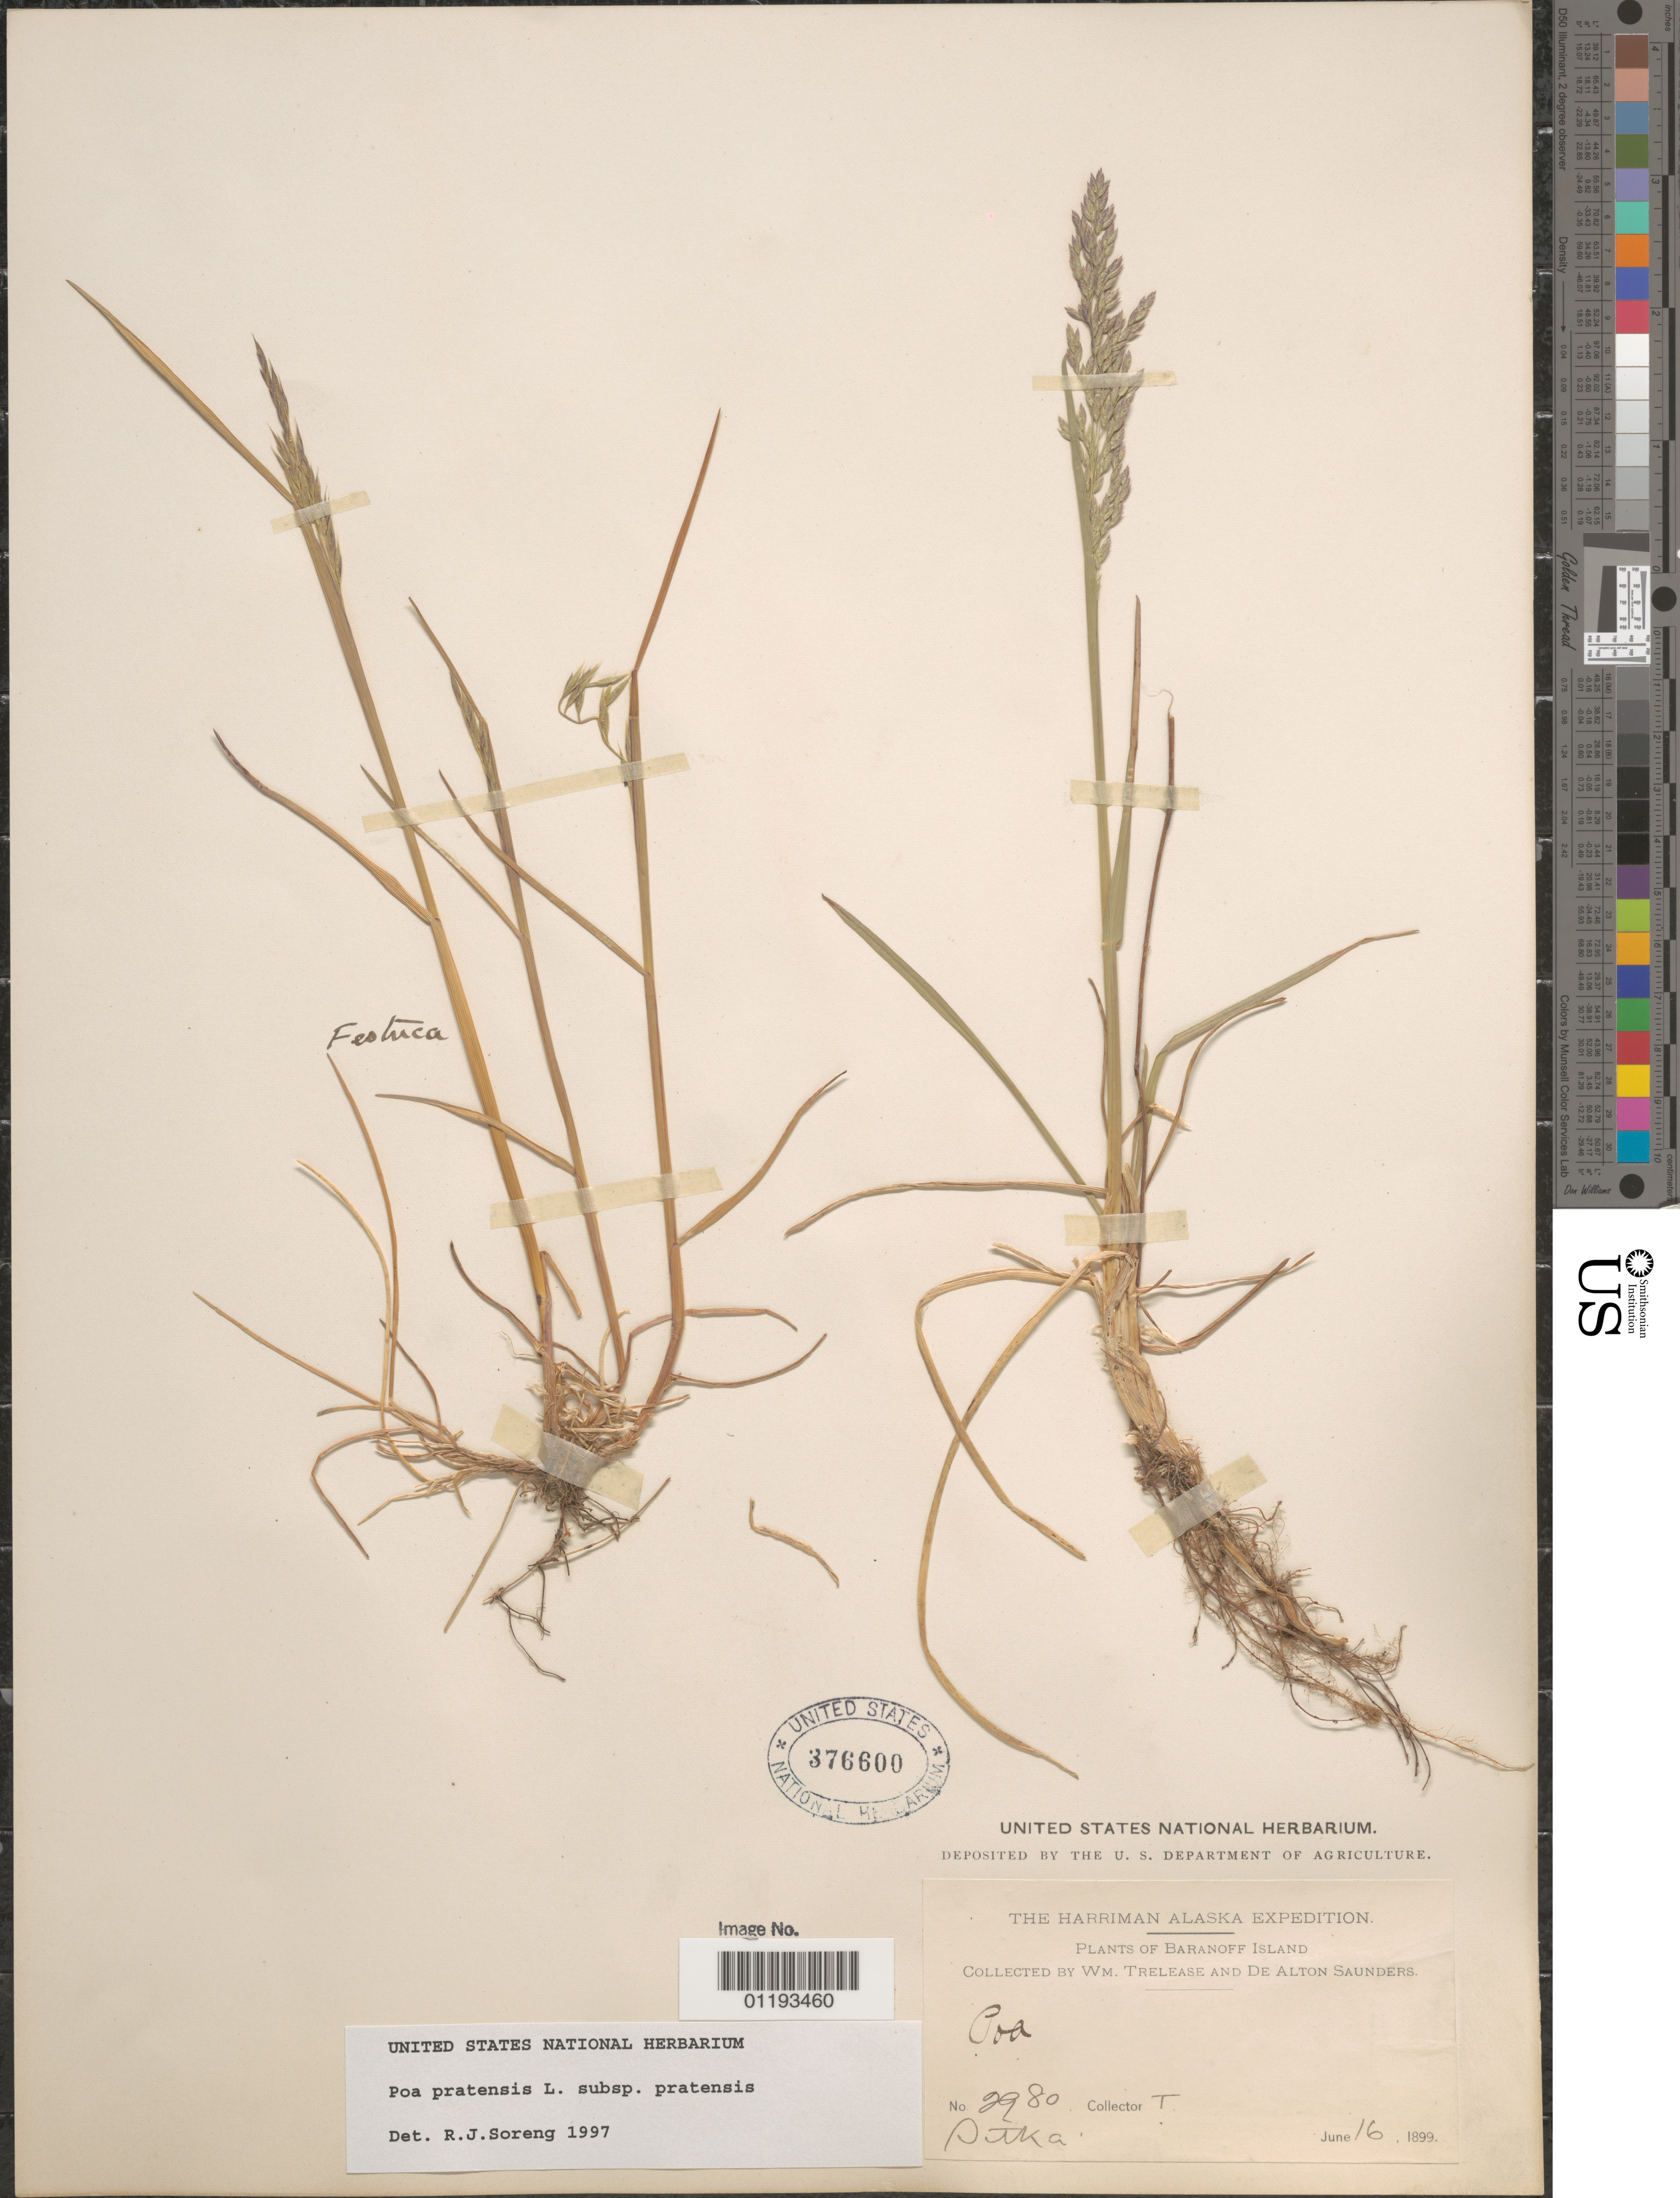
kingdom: Plantae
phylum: Tracheophyta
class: Liliopsida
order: Poales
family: Poaceae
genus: Poa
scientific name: Poa pratensis subsp. pratensis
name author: L.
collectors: W. Trelease & D. Saunders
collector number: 2980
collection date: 1899-06-16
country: United States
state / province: Alaska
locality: Sitka.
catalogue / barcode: US 376600